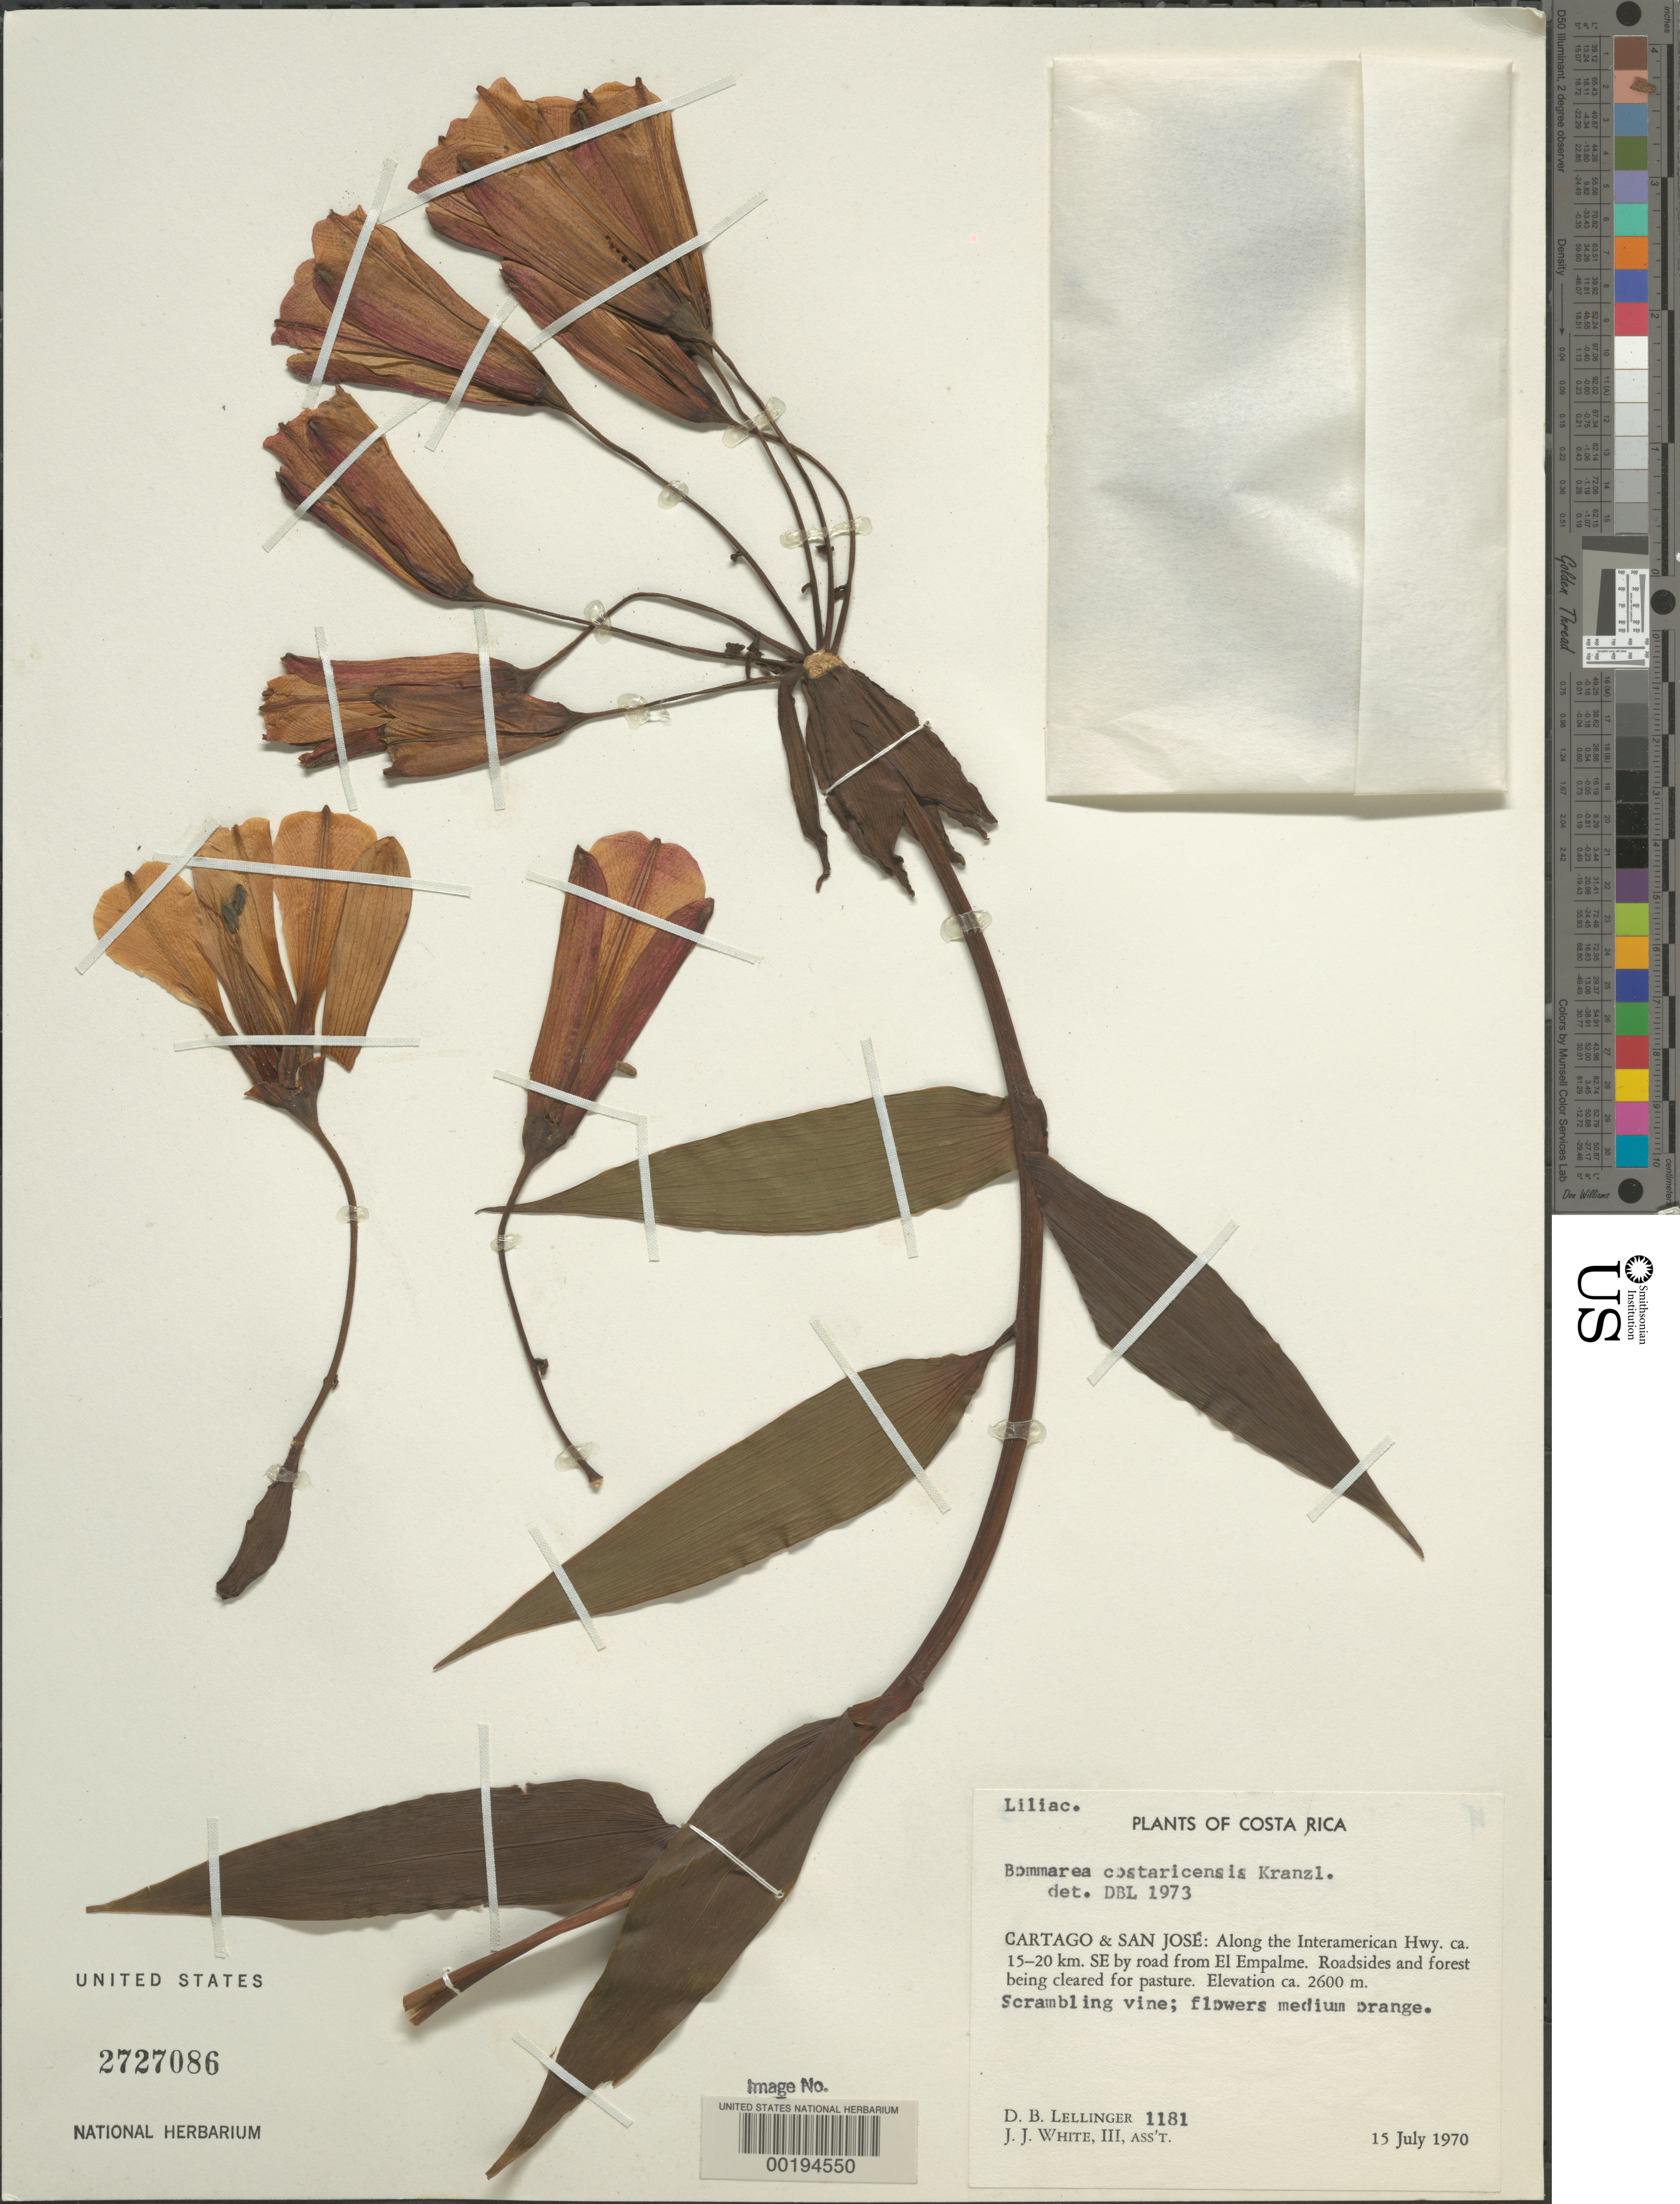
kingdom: Plantae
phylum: Tracheophyta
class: Liliopsida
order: Liliales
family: Alstroemeriaceae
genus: Bomarea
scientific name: Bomarea costaricensis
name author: Kraenzl.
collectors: D. B. Lellinger & J. J. White III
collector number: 1181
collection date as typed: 15 Jul 1970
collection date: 1970-07-15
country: Costa Rica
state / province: Cartago / San José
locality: Along the Interamerican Hwy ca 15-20 km by road from El Empalme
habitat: Roadsides and forest being cleared for pasture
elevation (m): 2600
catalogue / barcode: US 2727086